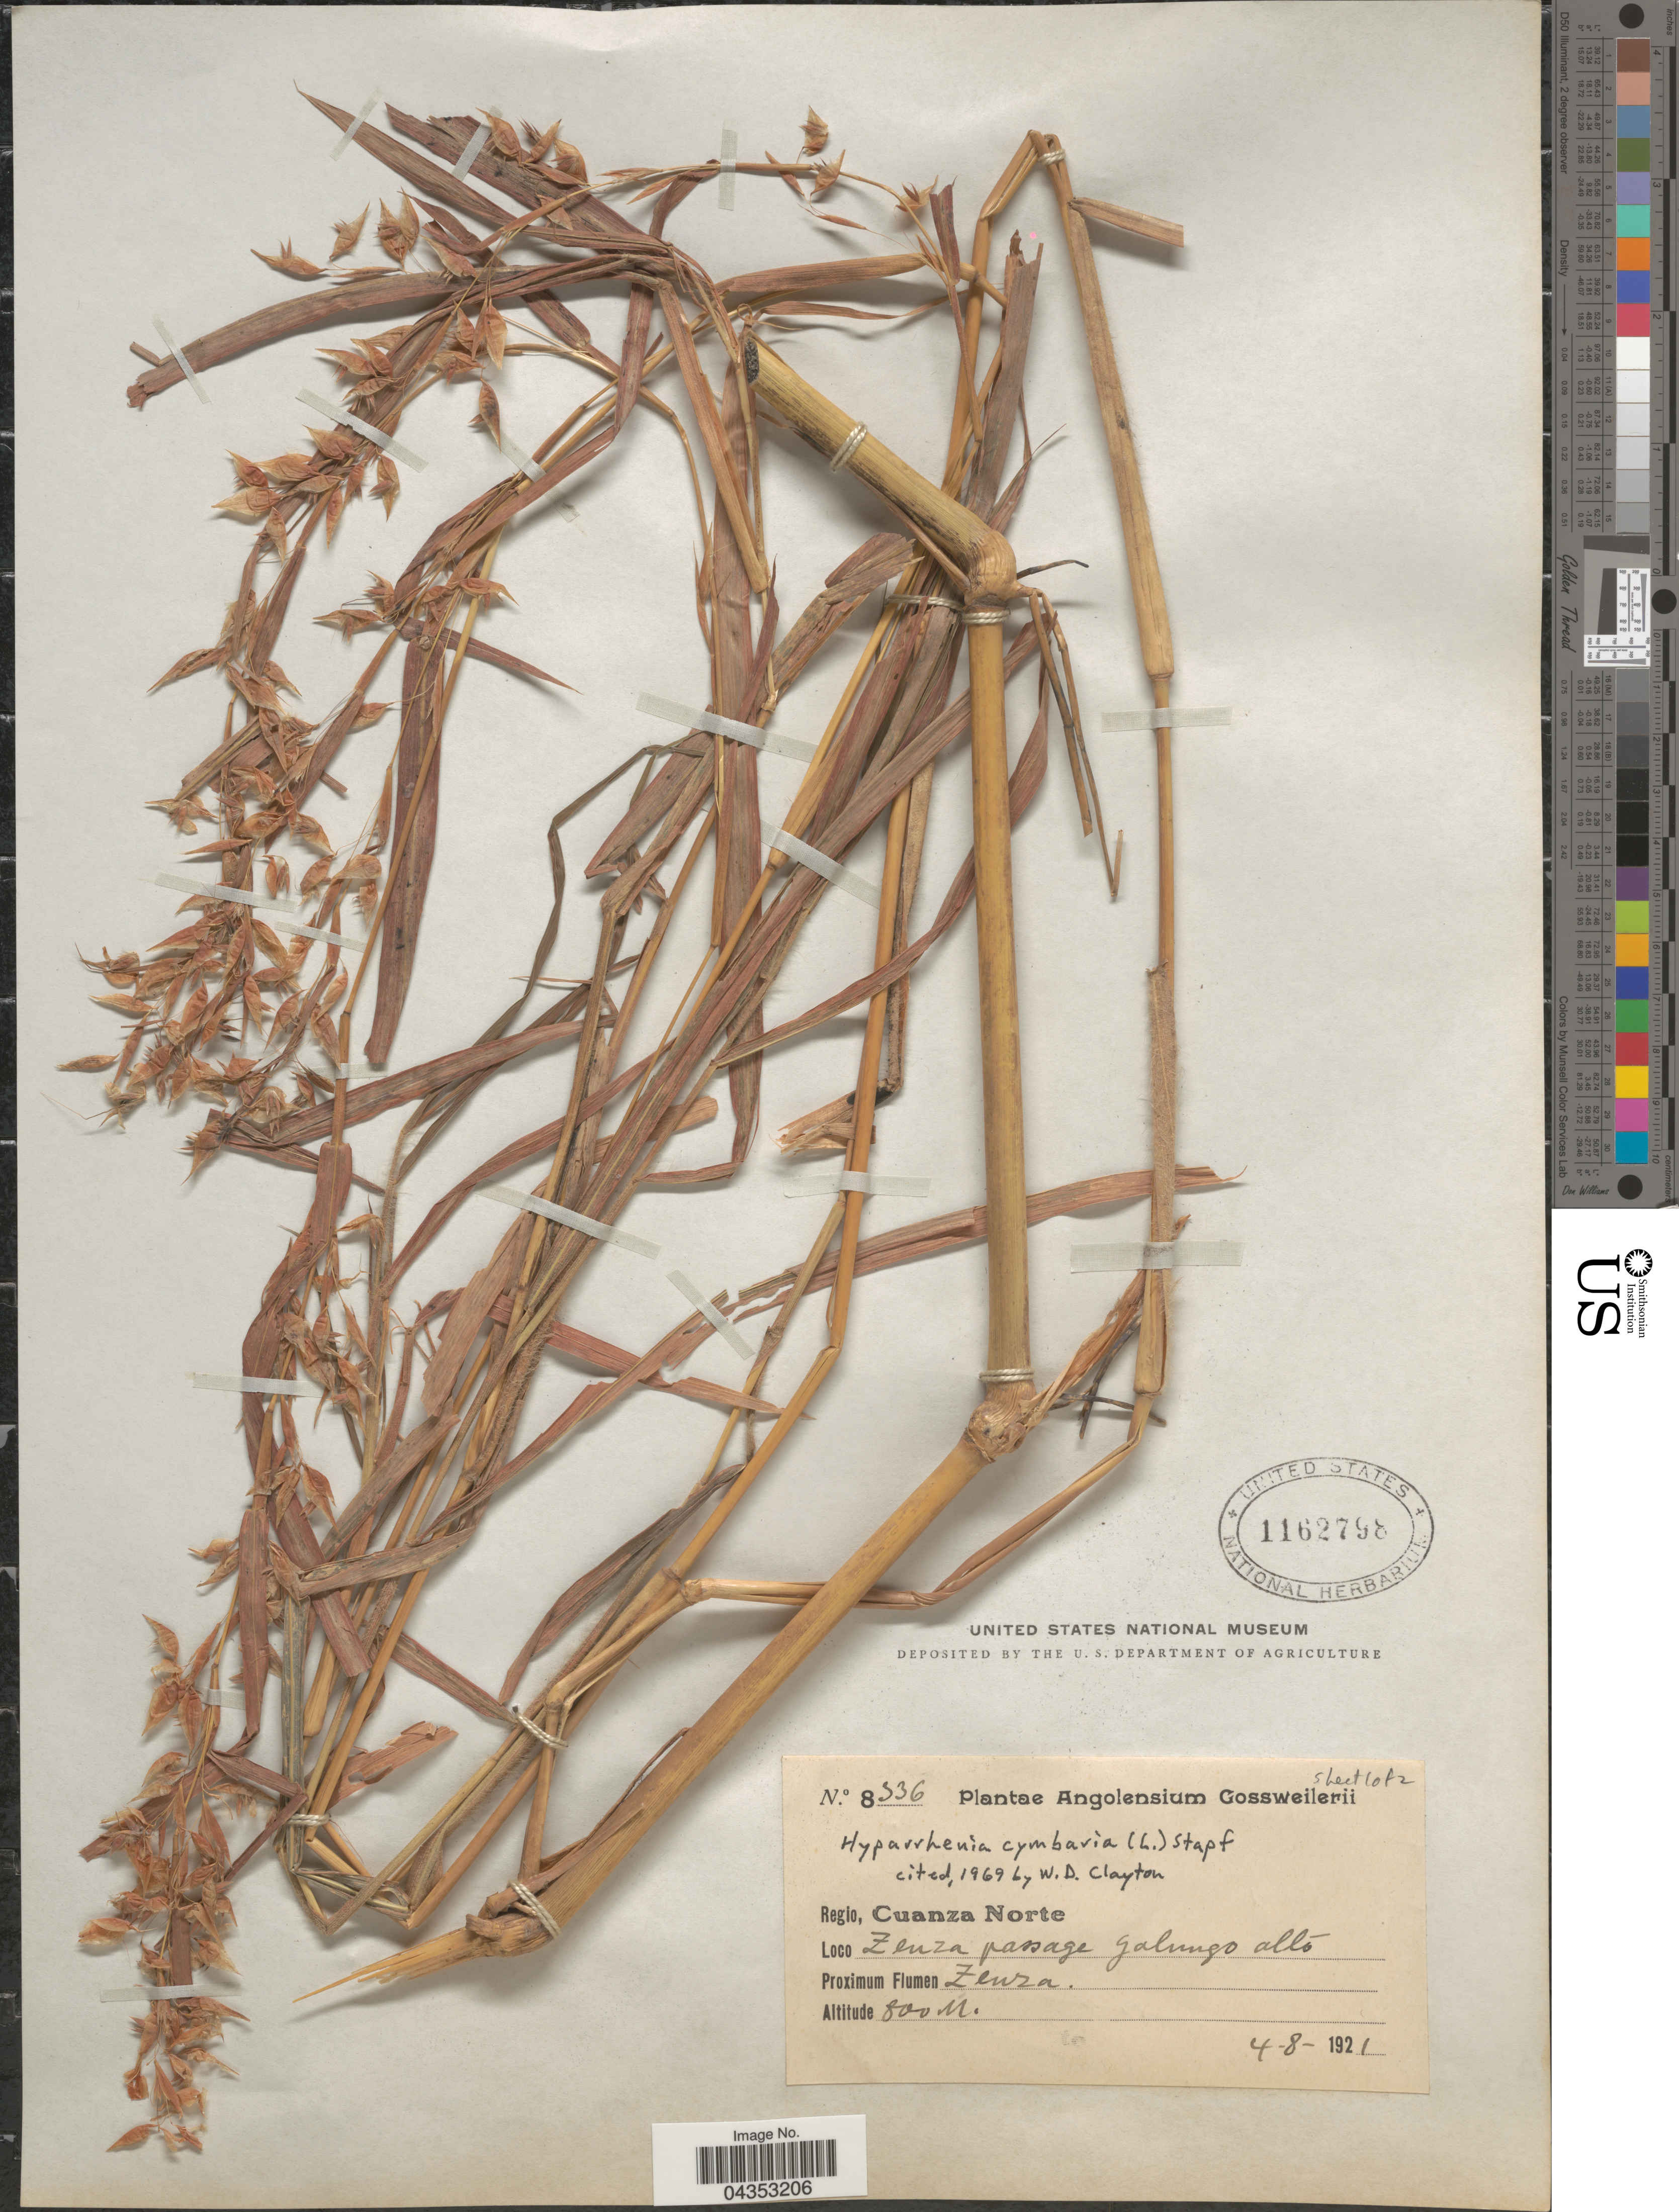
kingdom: Plantae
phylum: Tracheophyta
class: Liliopsida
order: Poales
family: Poaceae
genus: Hyparrhenia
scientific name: Hyparrhenia cymbaria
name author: (L.) Stapf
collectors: -. Gossweiler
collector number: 8336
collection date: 1921-08-04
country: Angola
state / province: Cuanza Norte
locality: Regio, Cuanza Norte. Zenza passage galungo alto. Proximum Flumen Zenza.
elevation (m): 800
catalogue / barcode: US 1162798